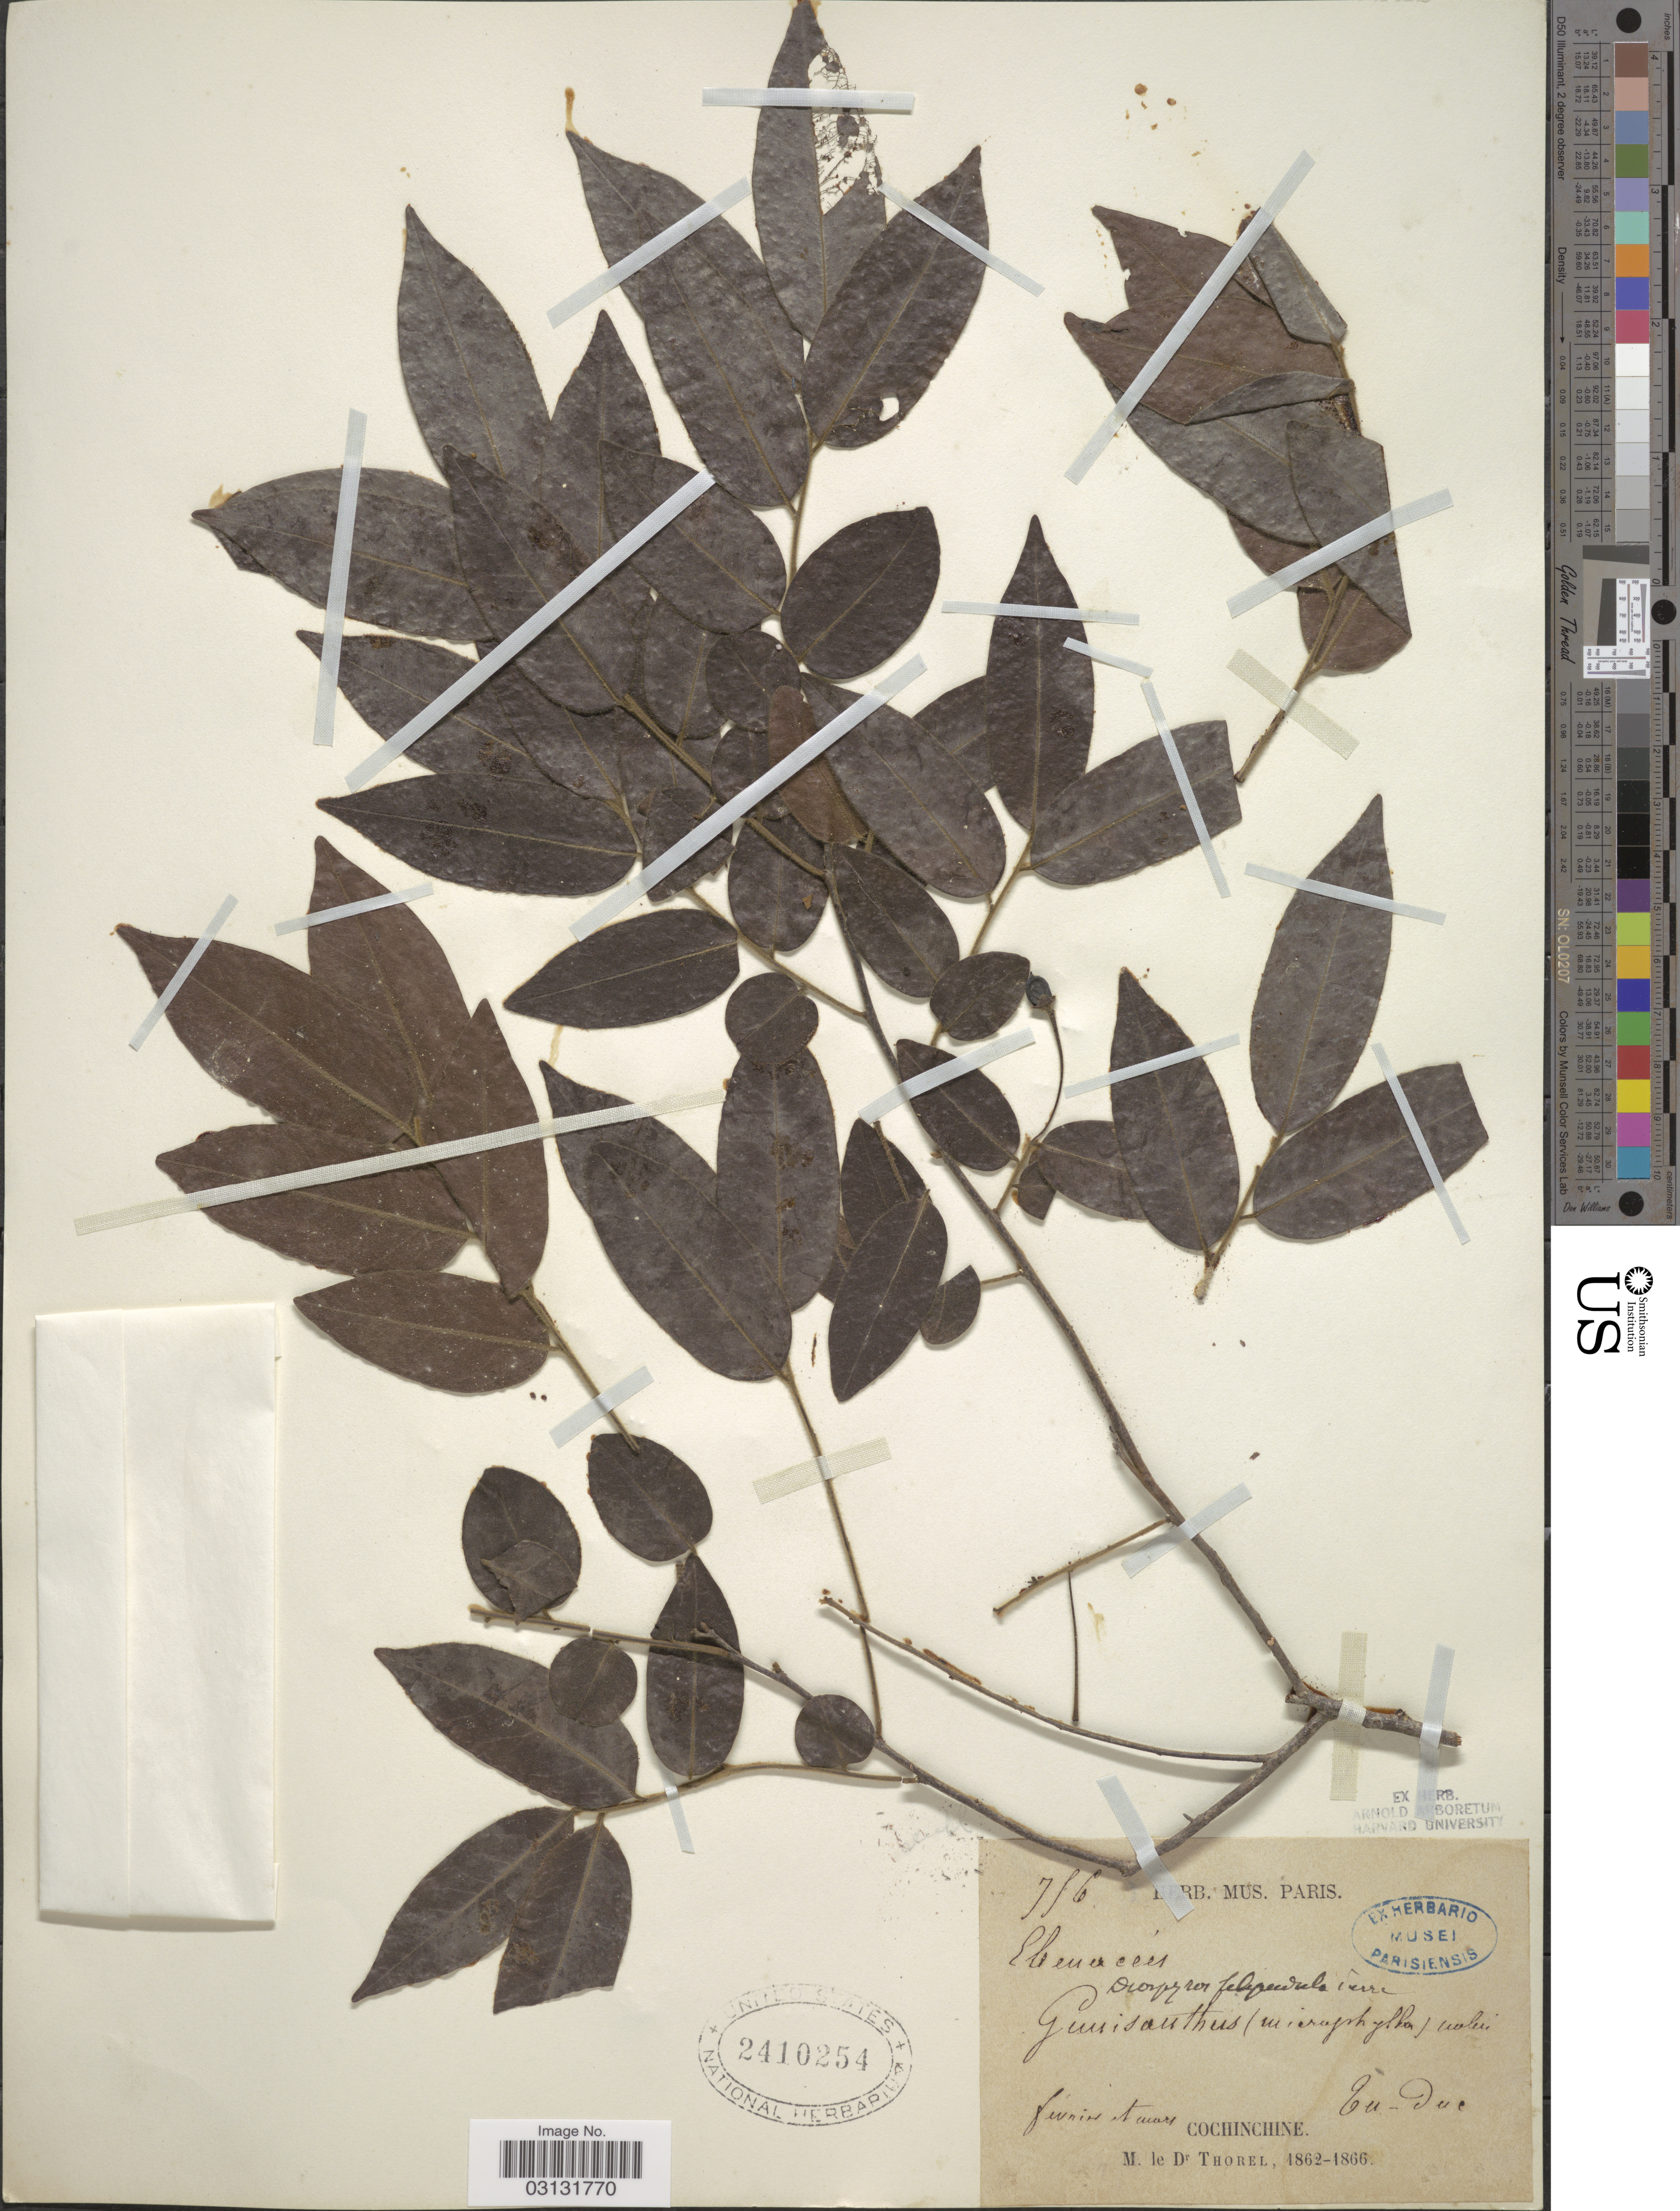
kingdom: Plantae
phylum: Tracheophyta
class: Magnoliopsida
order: Ericales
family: Ebenaceae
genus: Diospyros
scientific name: Diospyros filipendula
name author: Pierre ex Lecomte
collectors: Thorel, M. "M. [=Monsieur] Thorel" DO NOT USE (error for C. Thorel)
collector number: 776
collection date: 1862/1866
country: Vietnam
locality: Tu-duc. Cochinchine.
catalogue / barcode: US 2410254